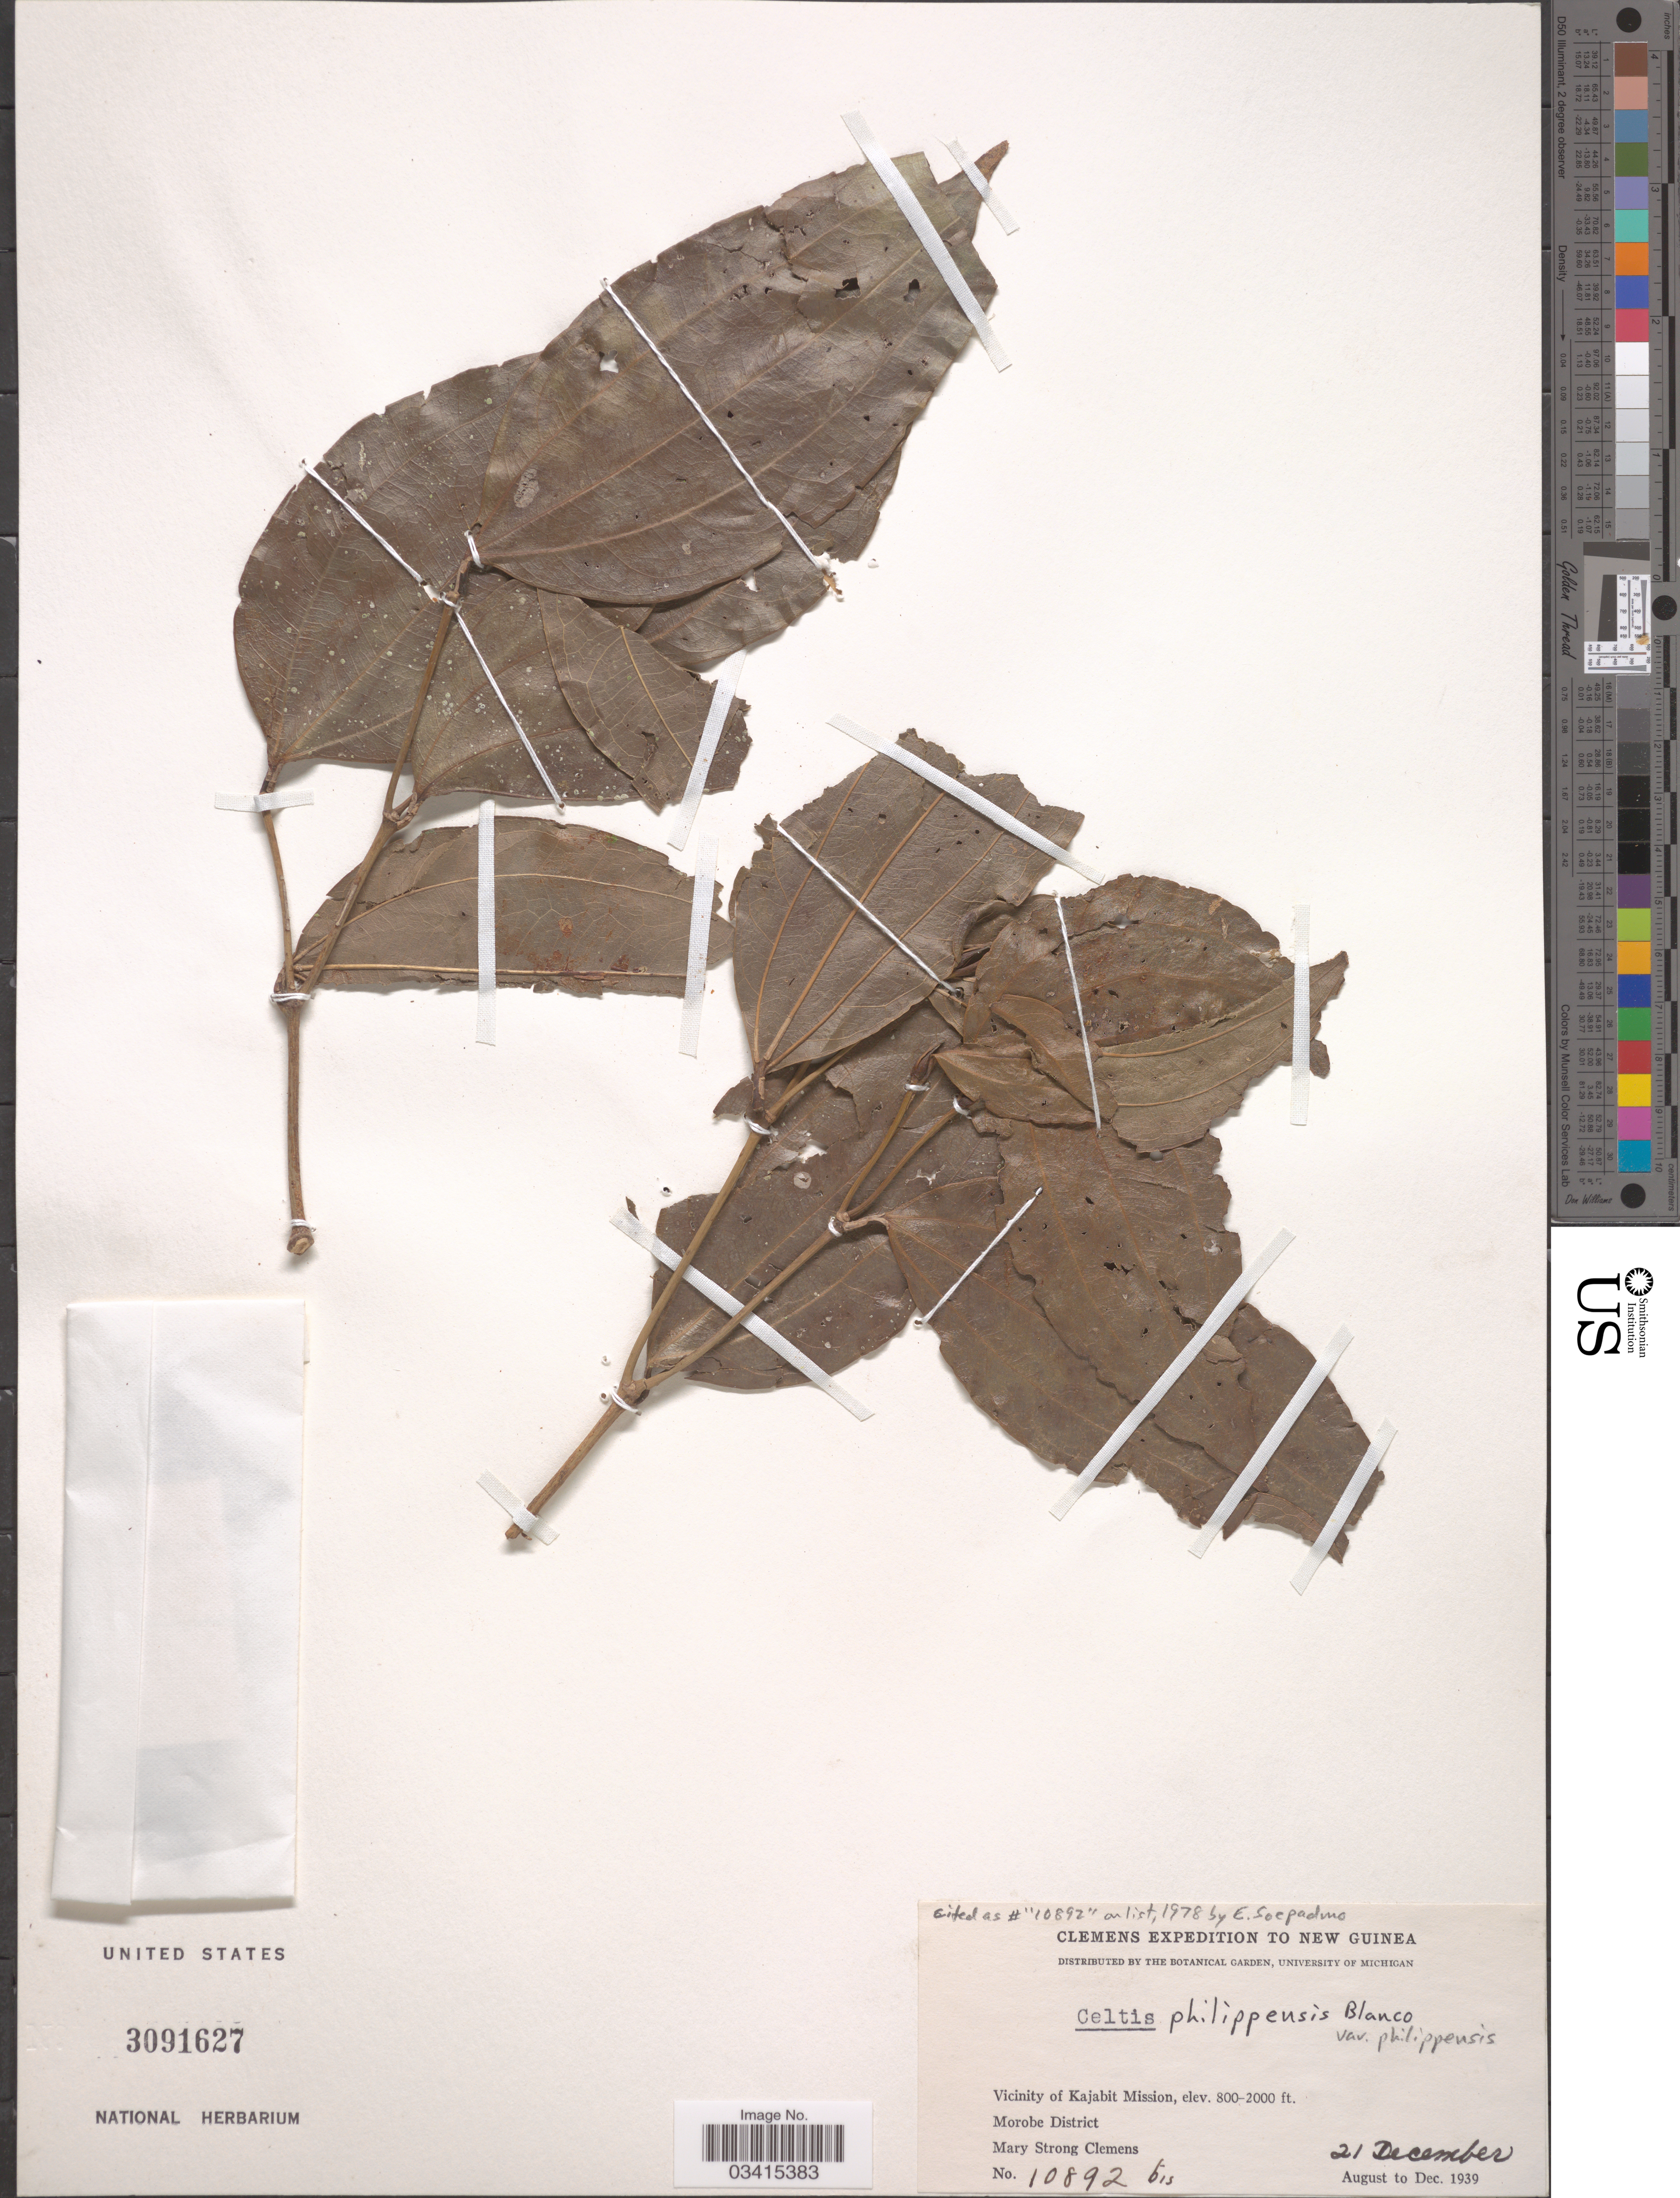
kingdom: Plantae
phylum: Tracheophyta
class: Magnoliopsida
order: Rosales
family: Cannabaceae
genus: Celtis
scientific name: Celtis philippensis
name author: Blanco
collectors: M. S. Clemens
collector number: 10892bis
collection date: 1939-12-21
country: Papua New Guinea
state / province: Morobe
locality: New Guinea. Vicinity of Kajabit Mission.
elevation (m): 244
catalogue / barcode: US 3091627